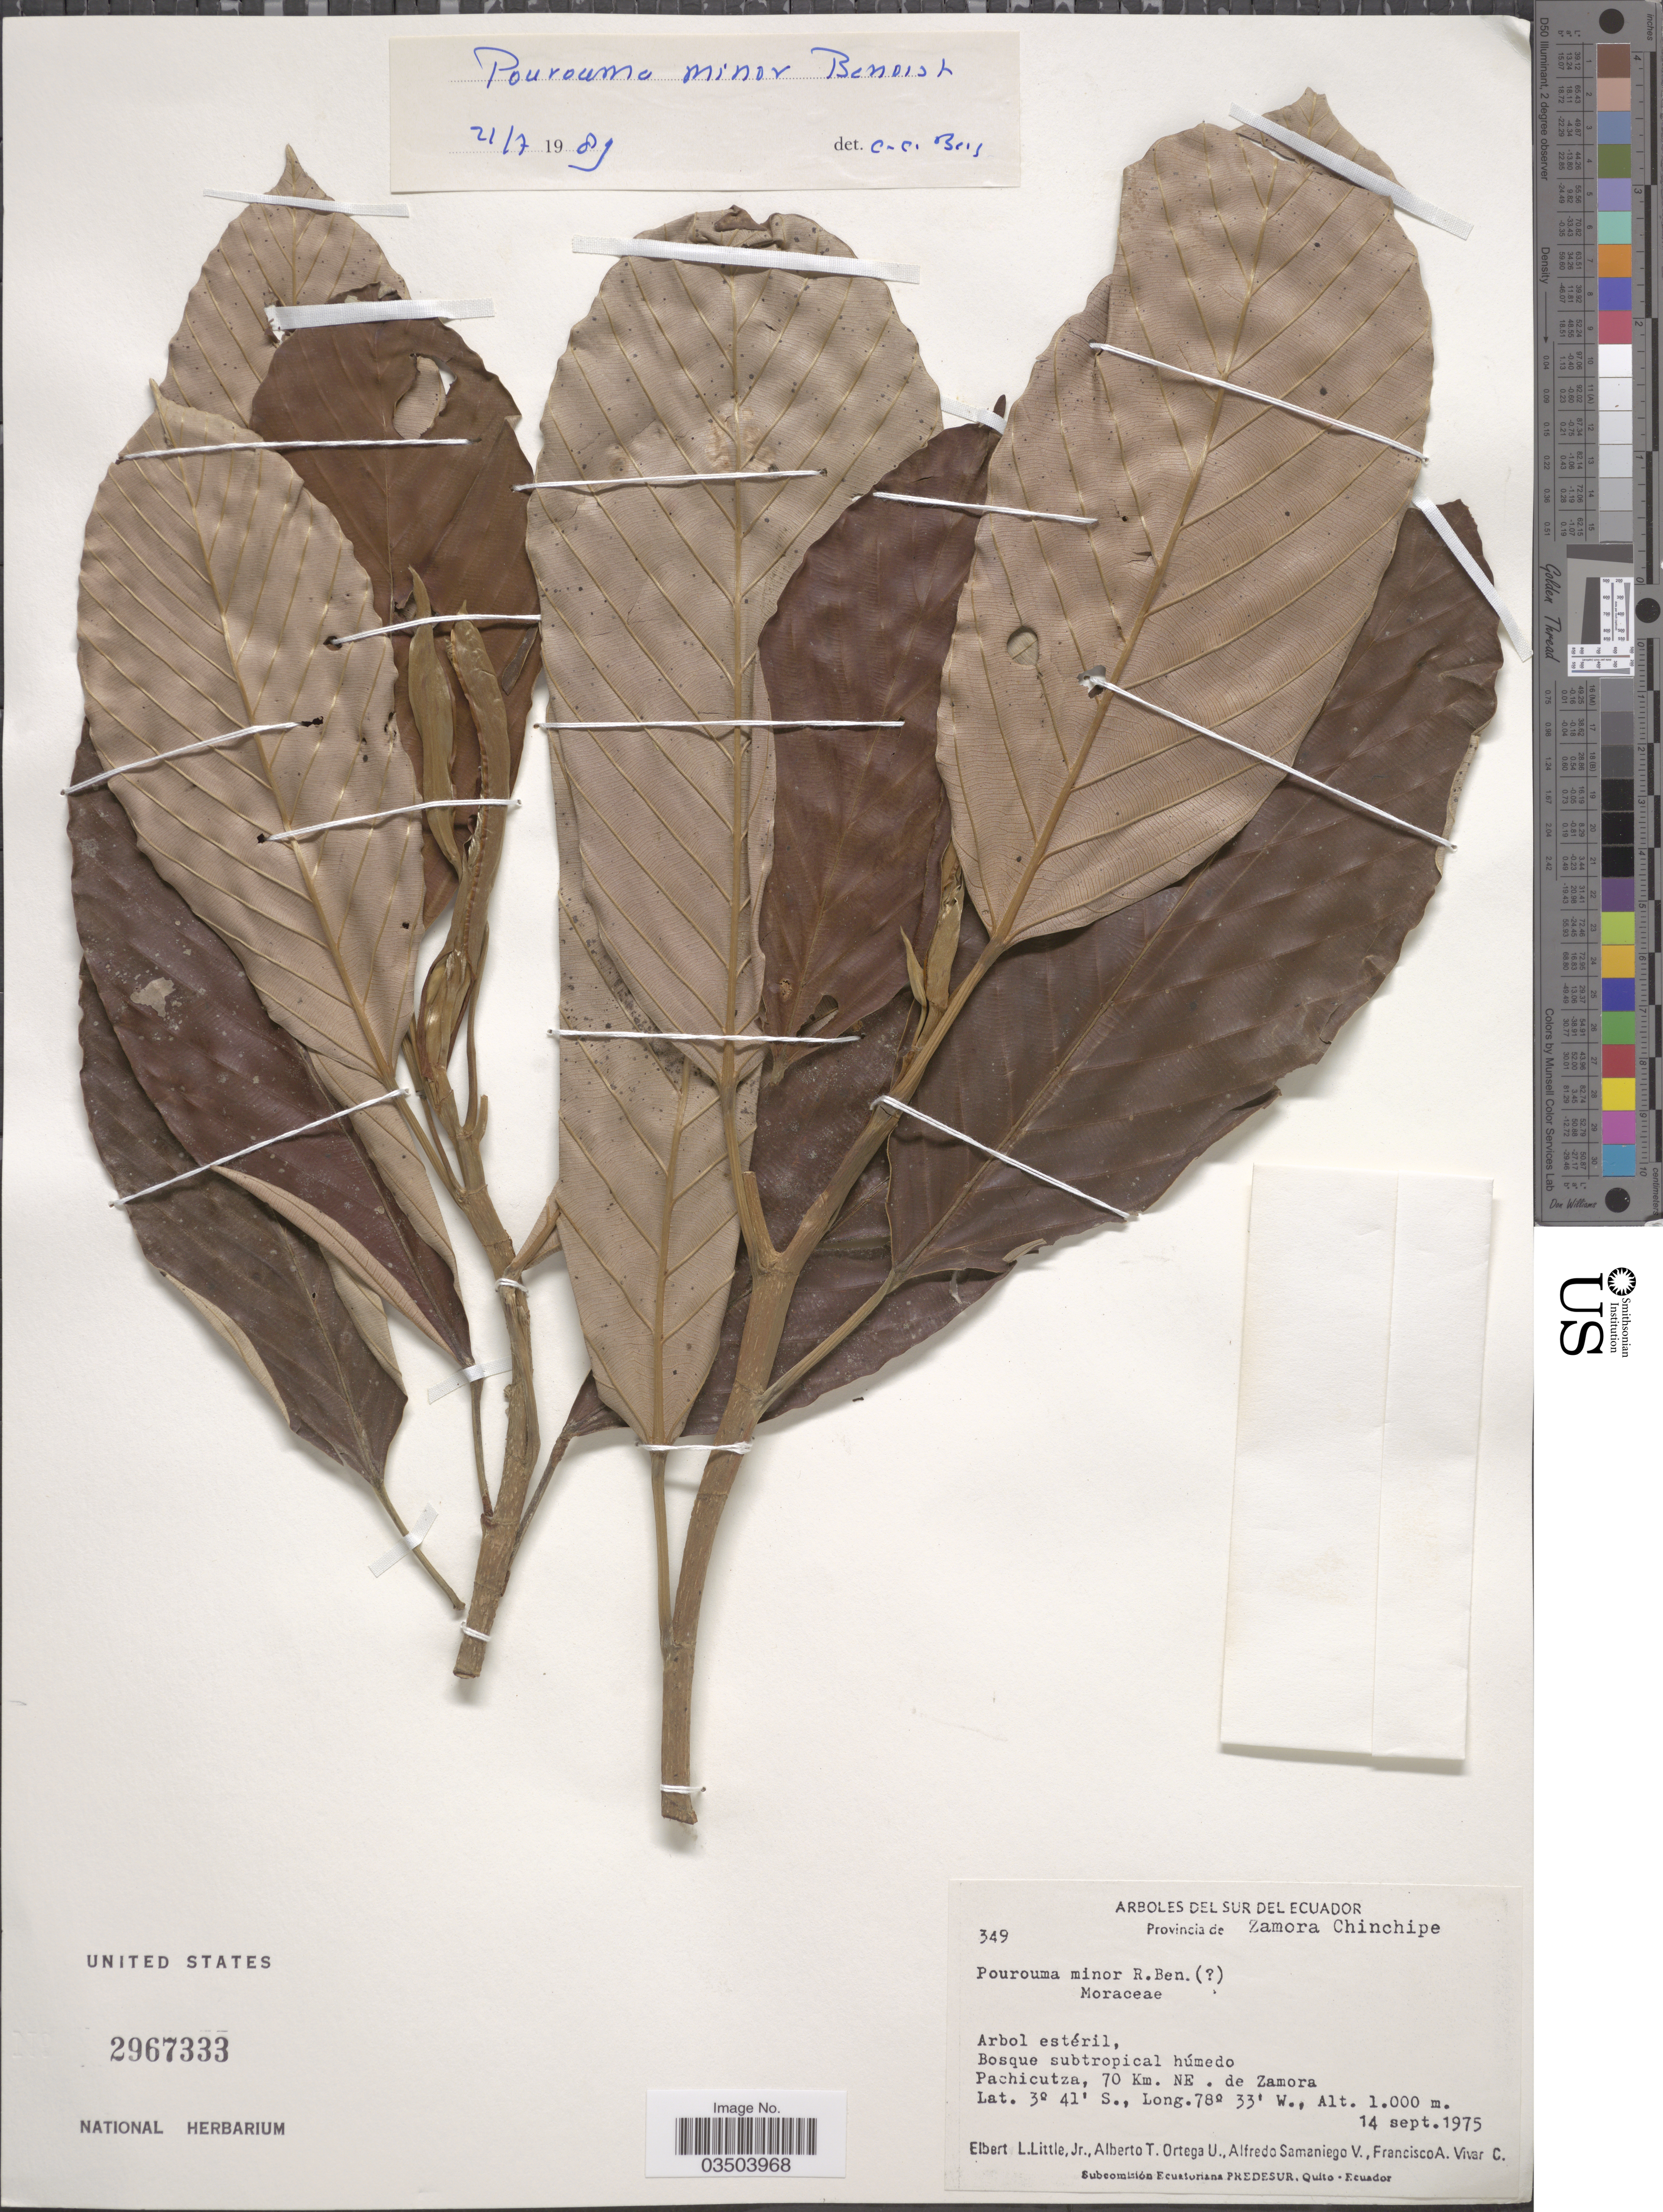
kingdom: Plantae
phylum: Tracheophyta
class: Magnoliopsida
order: Rosales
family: Urticaceae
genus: Pourouma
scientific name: Pourouma minor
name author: Benoist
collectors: E. L. Little, A. T. Ortega U., A. V. Samaniego & F. A. Vivar C.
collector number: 349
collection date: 1975-09-14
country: Ecuador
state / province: Zamora-Chinchipe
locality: Del Sur Del Ecuador. Provincia de Zamora Chinchipe. Pachicutza, 70 Km. NE. de Zamora.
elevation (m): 1000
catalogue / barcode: US 2967333